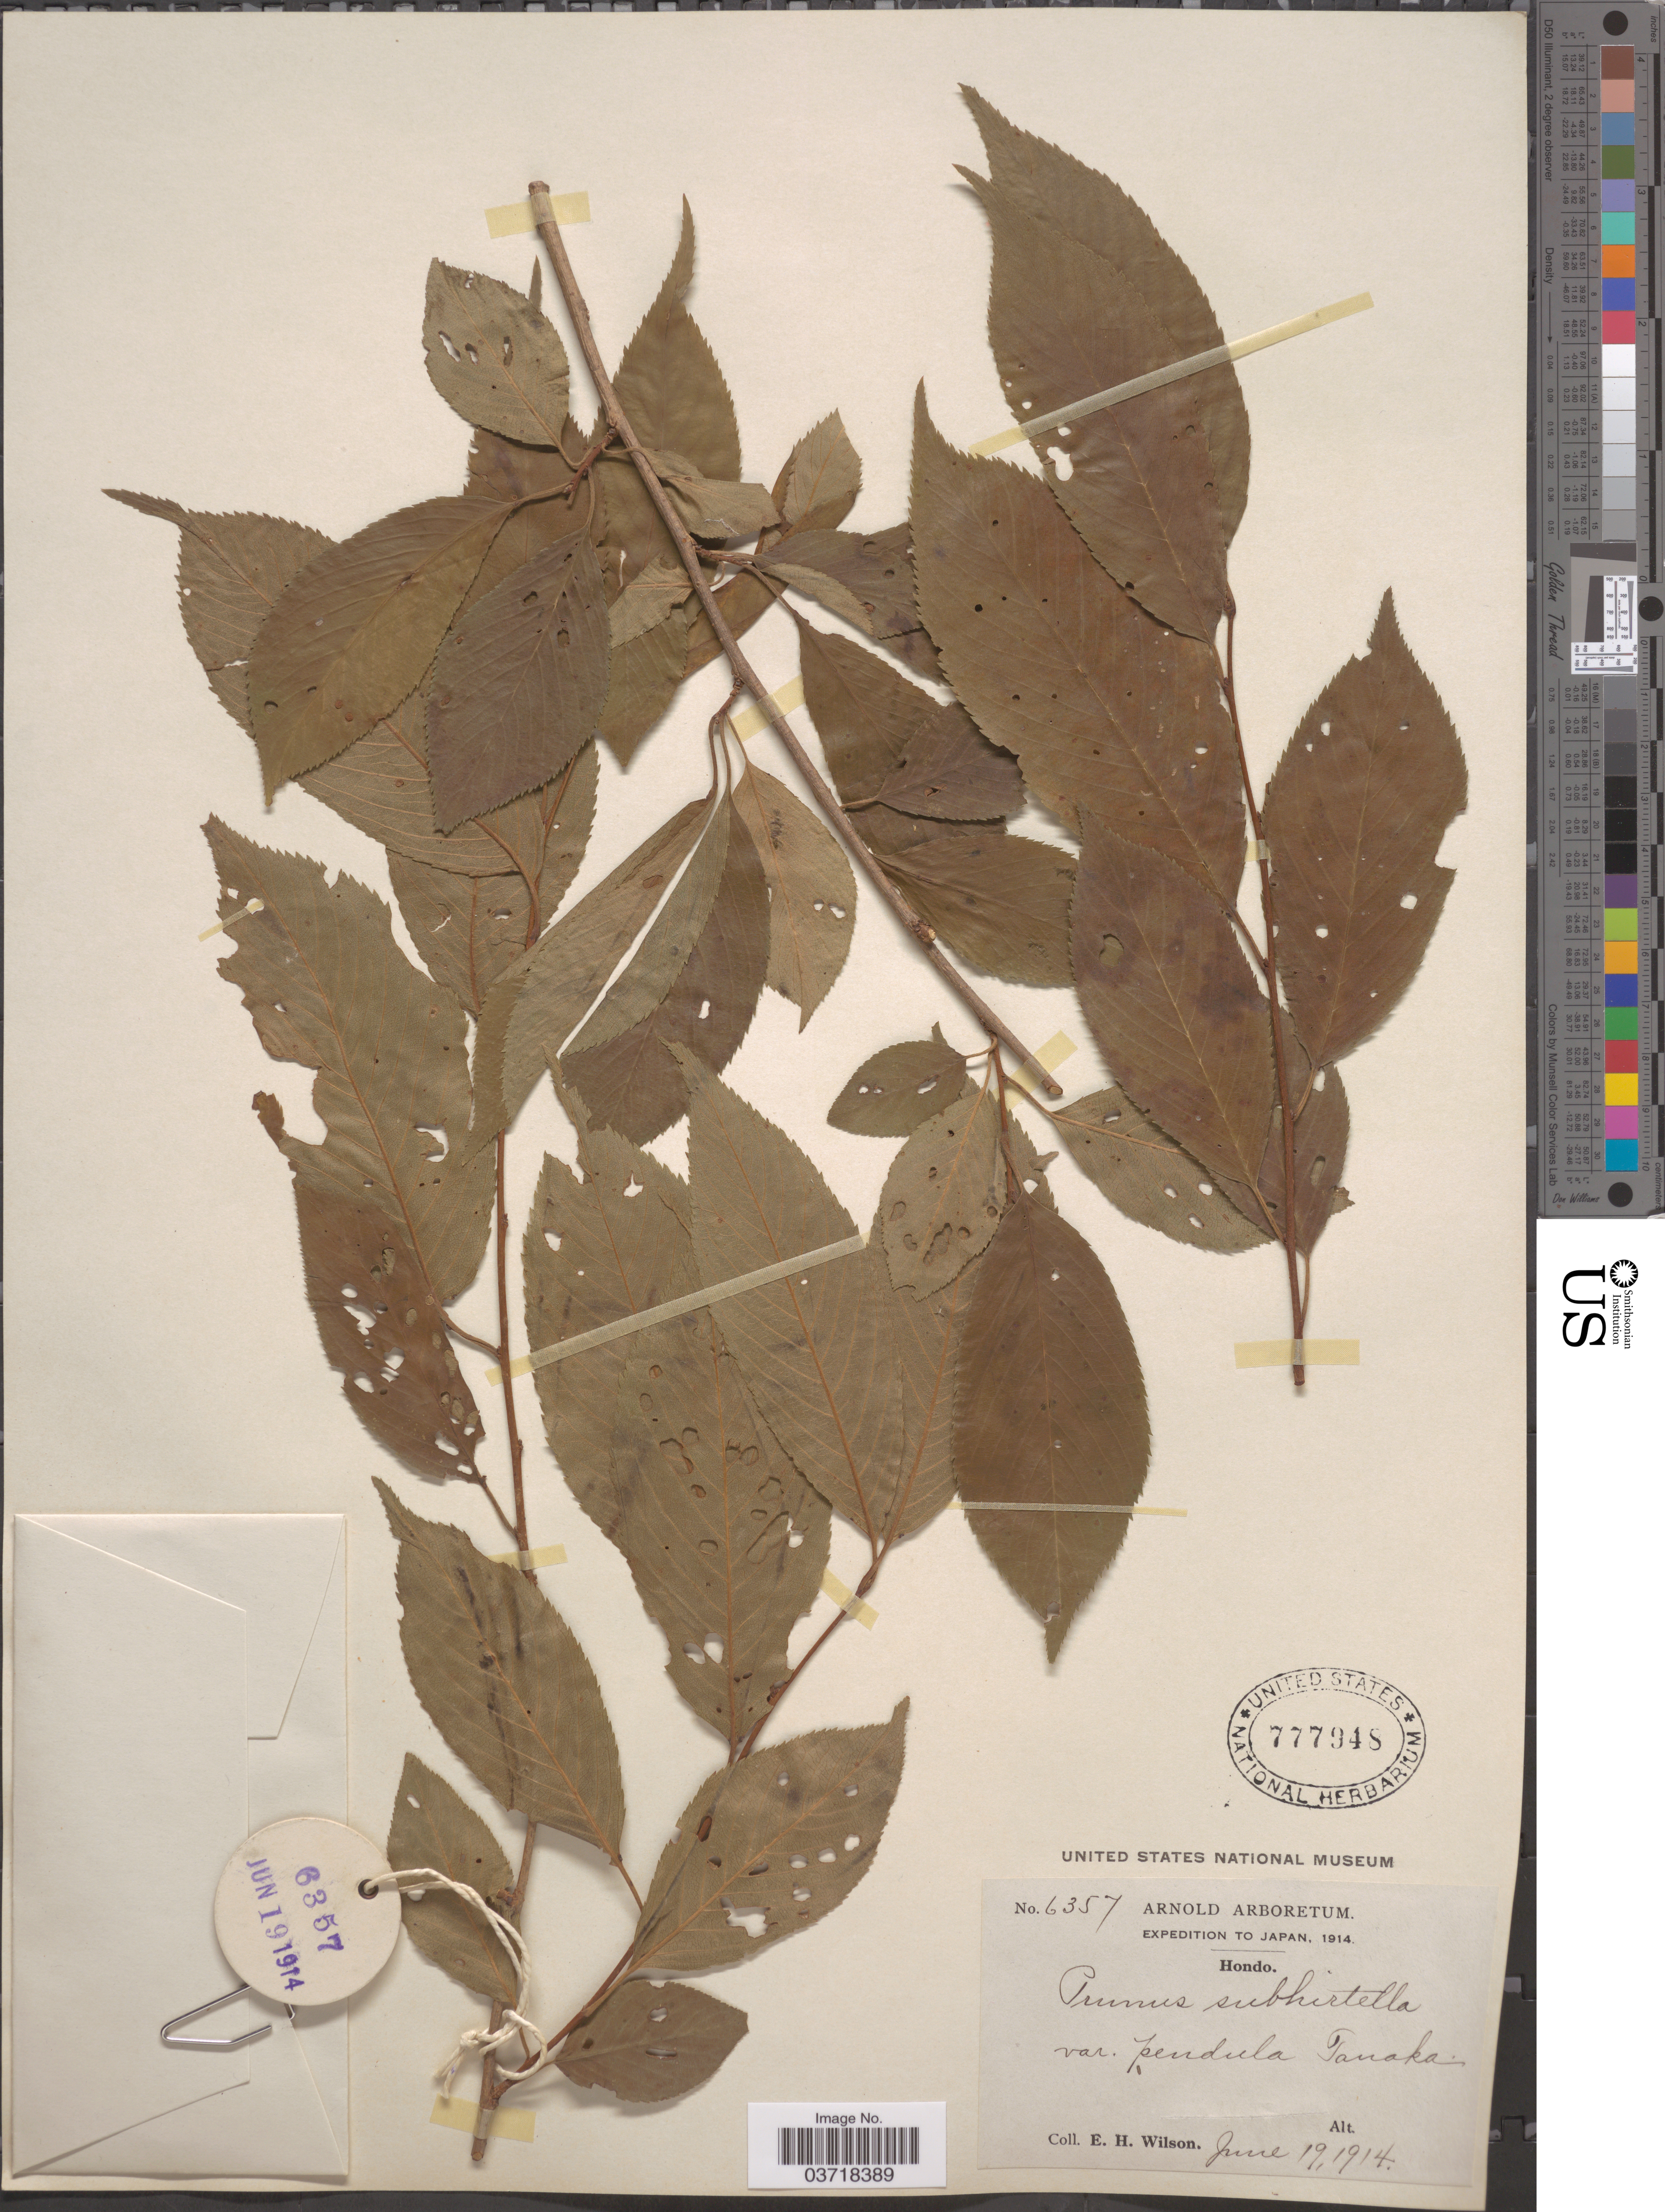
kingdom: Plantae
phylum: Tracheophyta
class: Magnoliopsida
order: Rosales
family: Rosaceae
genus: Prunus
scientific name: Prunus subhirtella var. pendula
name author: Tanaka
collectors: E. Wilson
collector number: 6357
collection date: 1914-06-19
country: Japan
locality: Hondo.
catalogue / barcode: US 777948